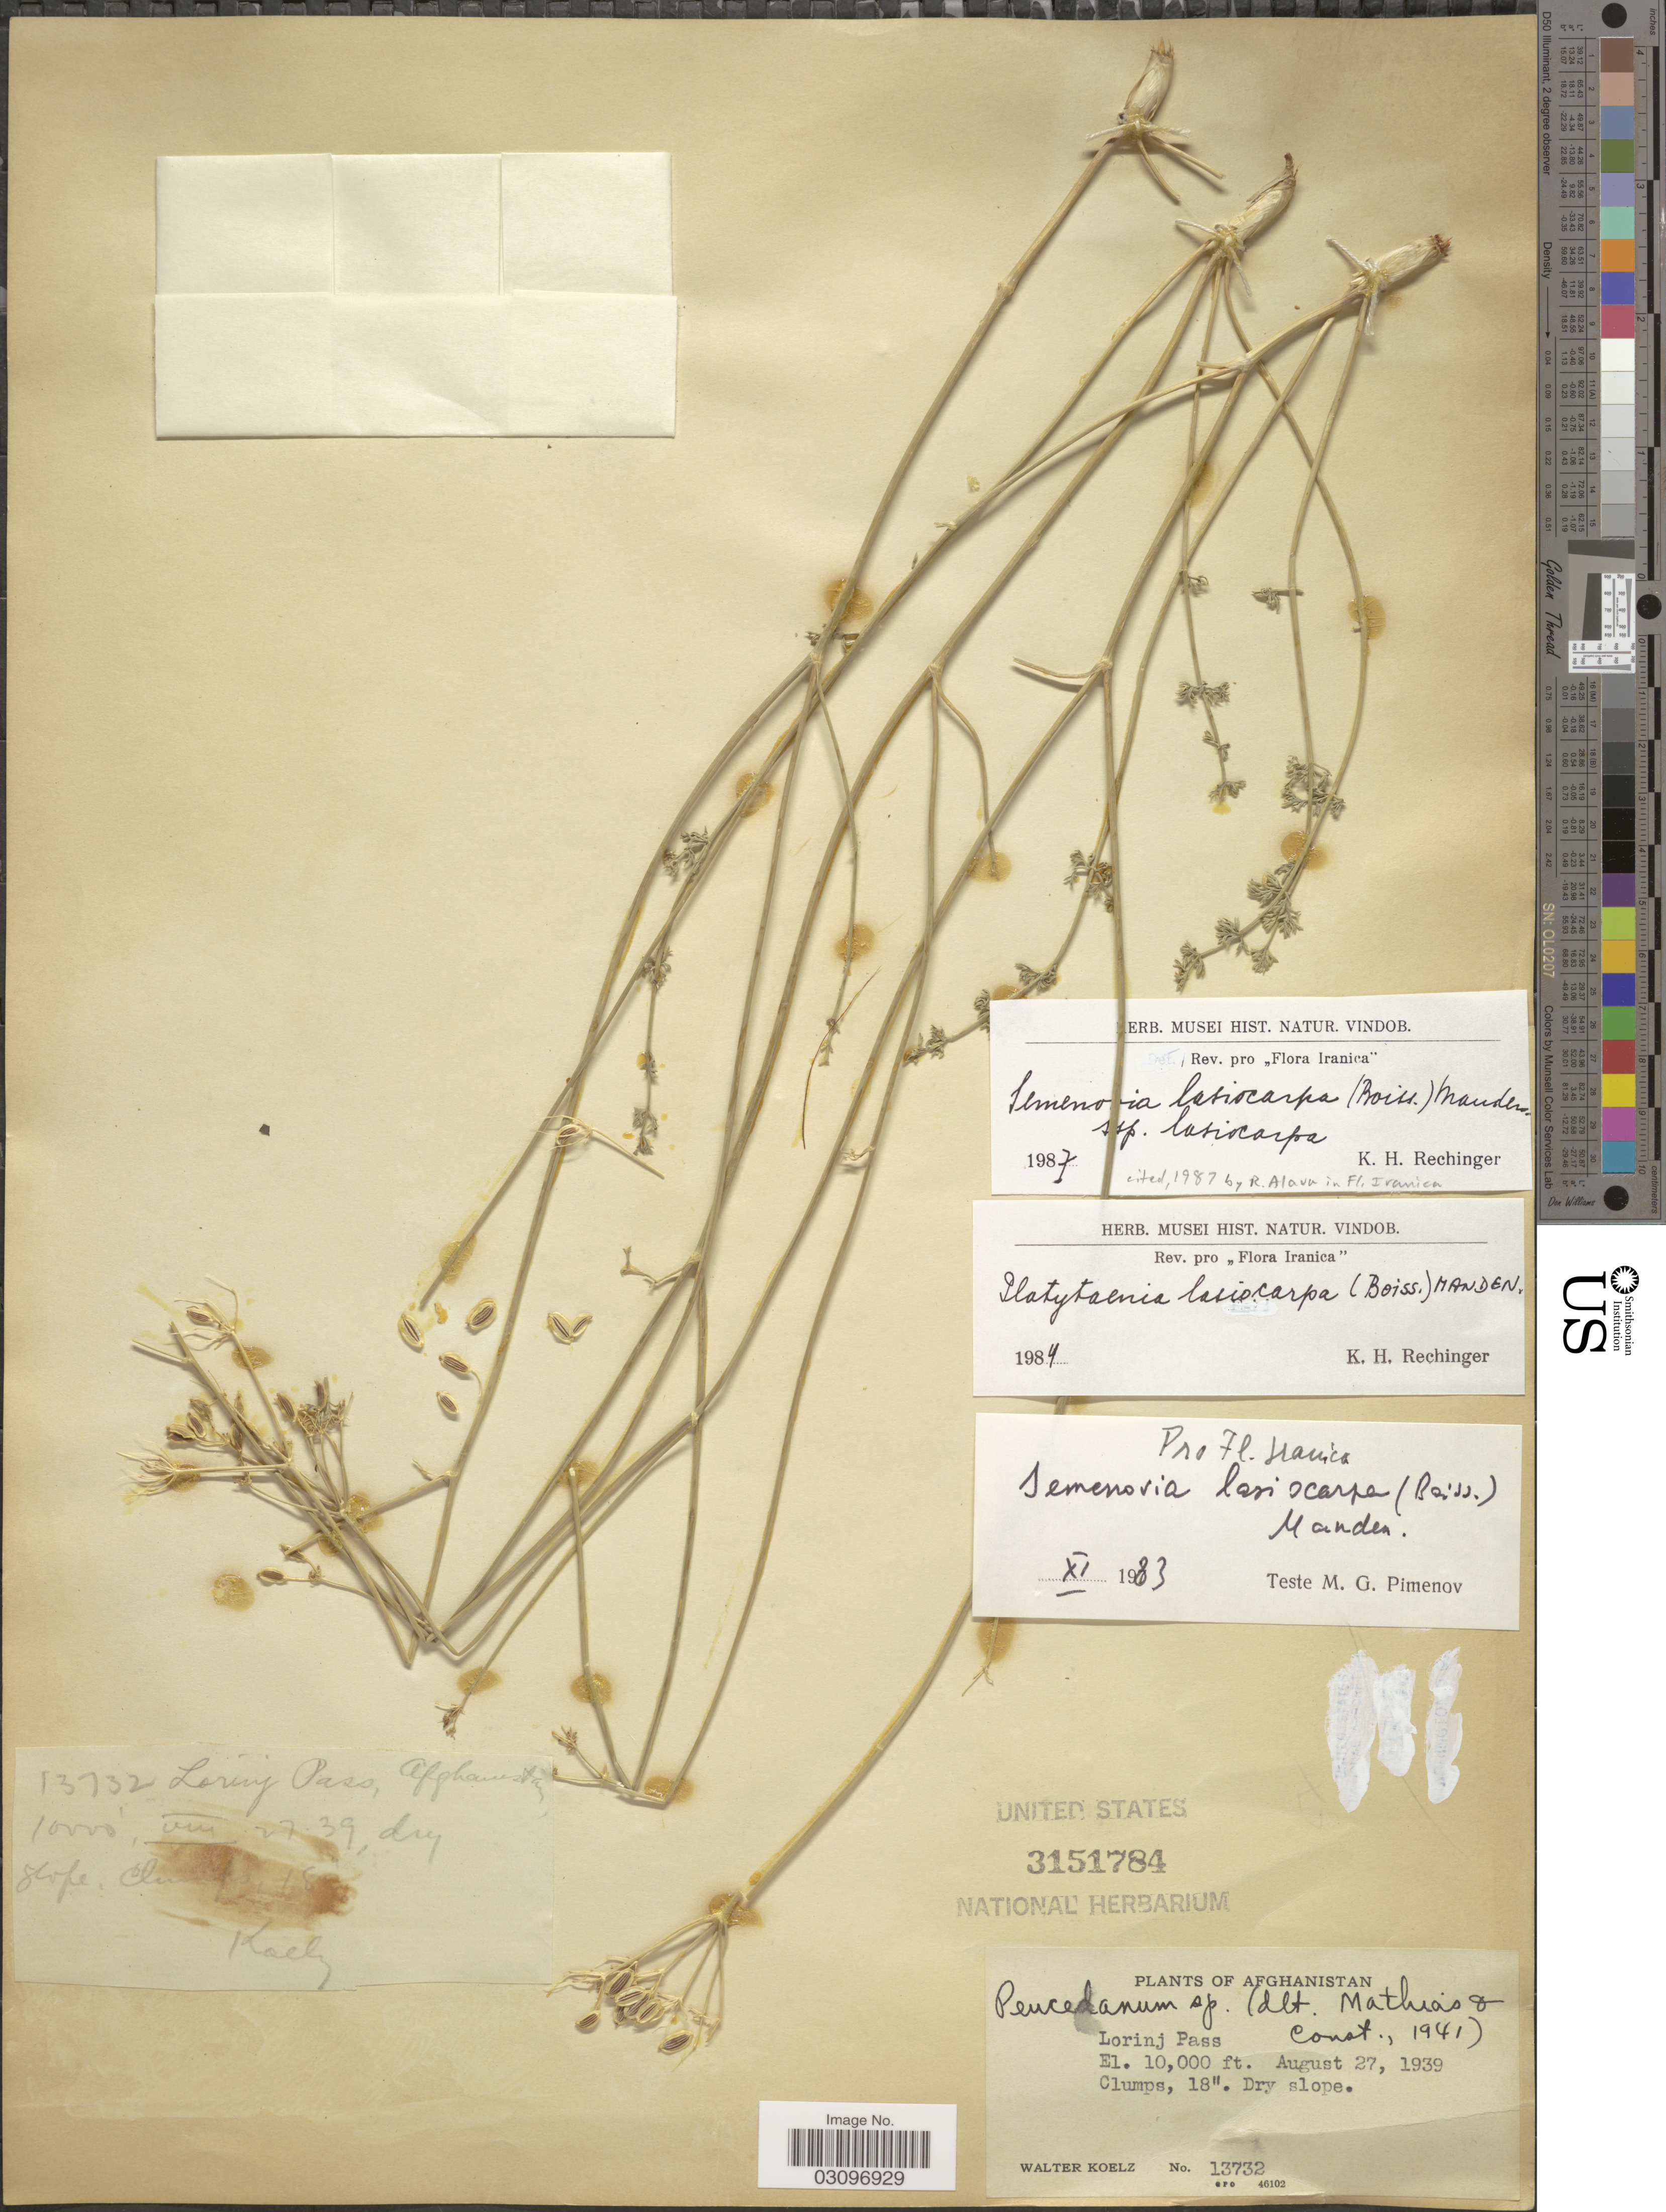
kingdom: Plantae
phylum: Tracheophyta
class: Magnoliopsida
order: Apiales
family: Apiaceae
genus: Semenovia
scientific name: Semenovia lasiocarpa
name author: (Boiss.) Manden.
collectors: W. N. Koelz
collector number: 13732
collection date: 1939-08-27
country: Afghanistan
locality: Lorinj Pass.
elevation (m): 3048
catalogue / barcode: US 3151784